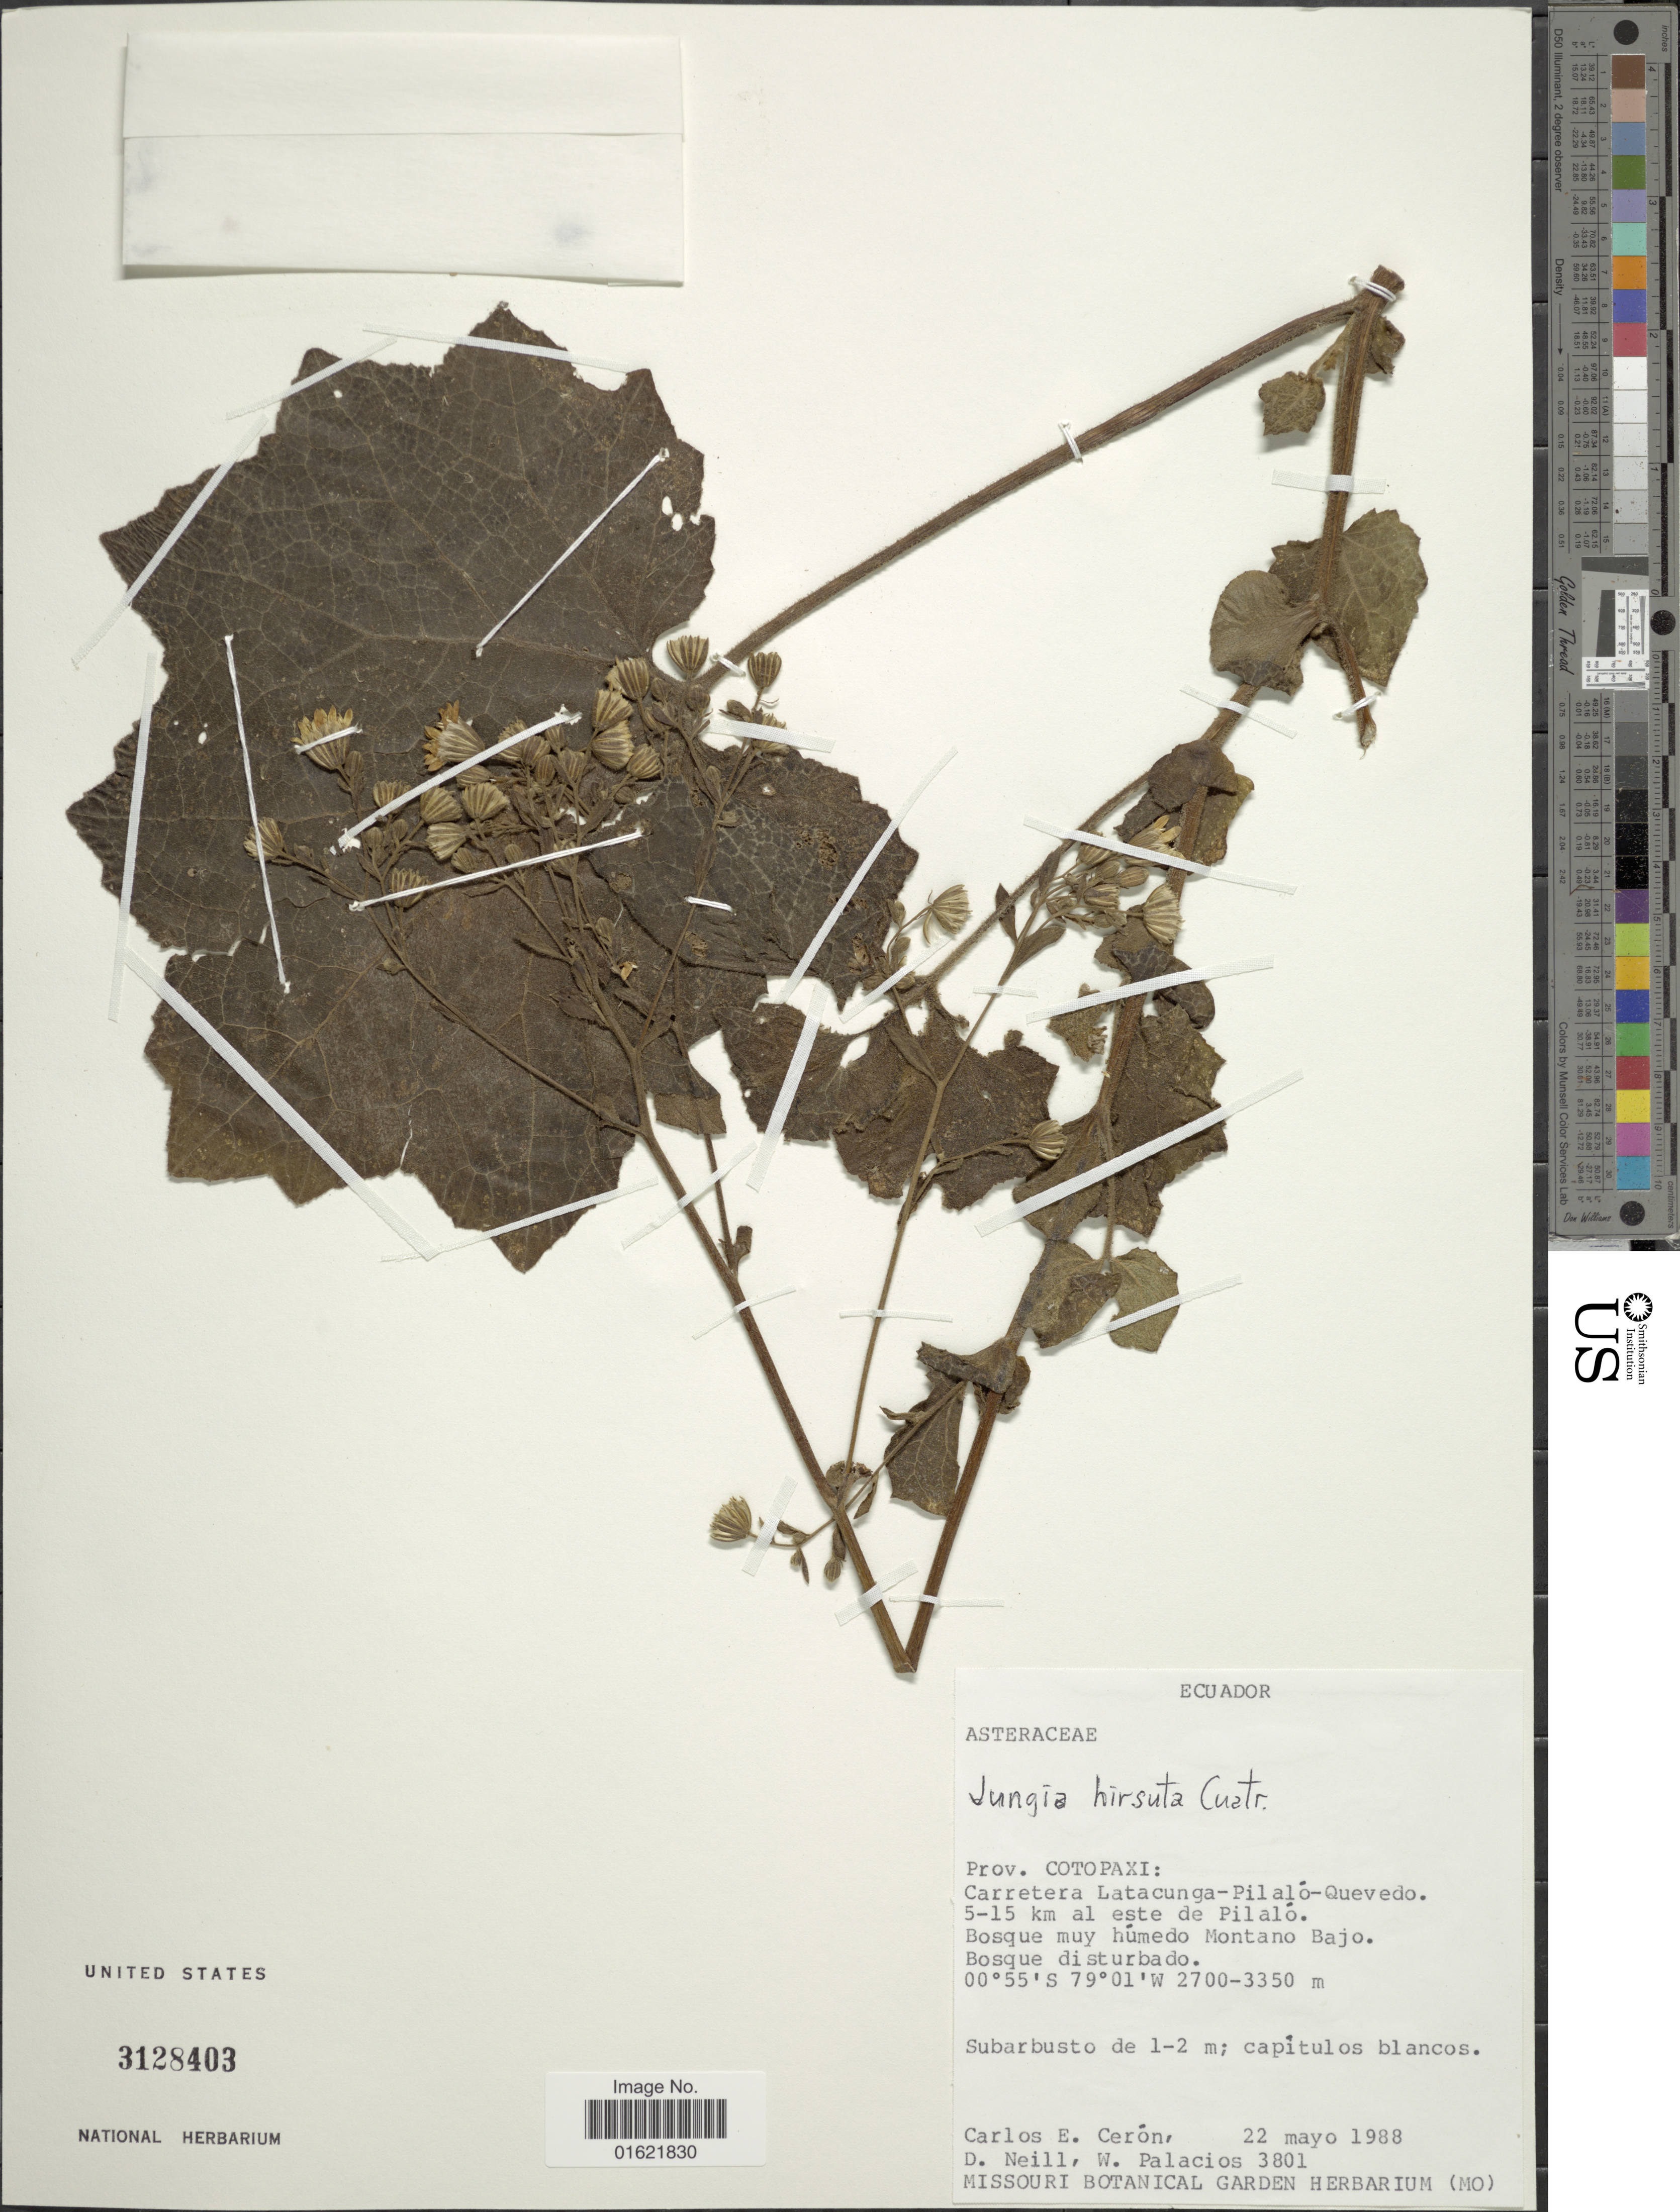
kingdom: Plantae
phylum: Tracheophyta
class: Magnoliopsida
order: Asterales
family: Asteraceae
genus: Jungia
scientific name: Jungia hirsuta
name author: Cuatrec.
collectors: C. E. Cerón M., D. Neill & W. Palacios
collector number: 3801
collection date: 1988-05-22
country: Ecuador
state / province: Cotopaxi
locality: Carretera Latacunga-Pilalo-Quevedo. 5-15 km al este de Pilalo. Bosque muy humedo Montana Bajo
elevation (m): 2700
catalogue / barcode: US 3128403